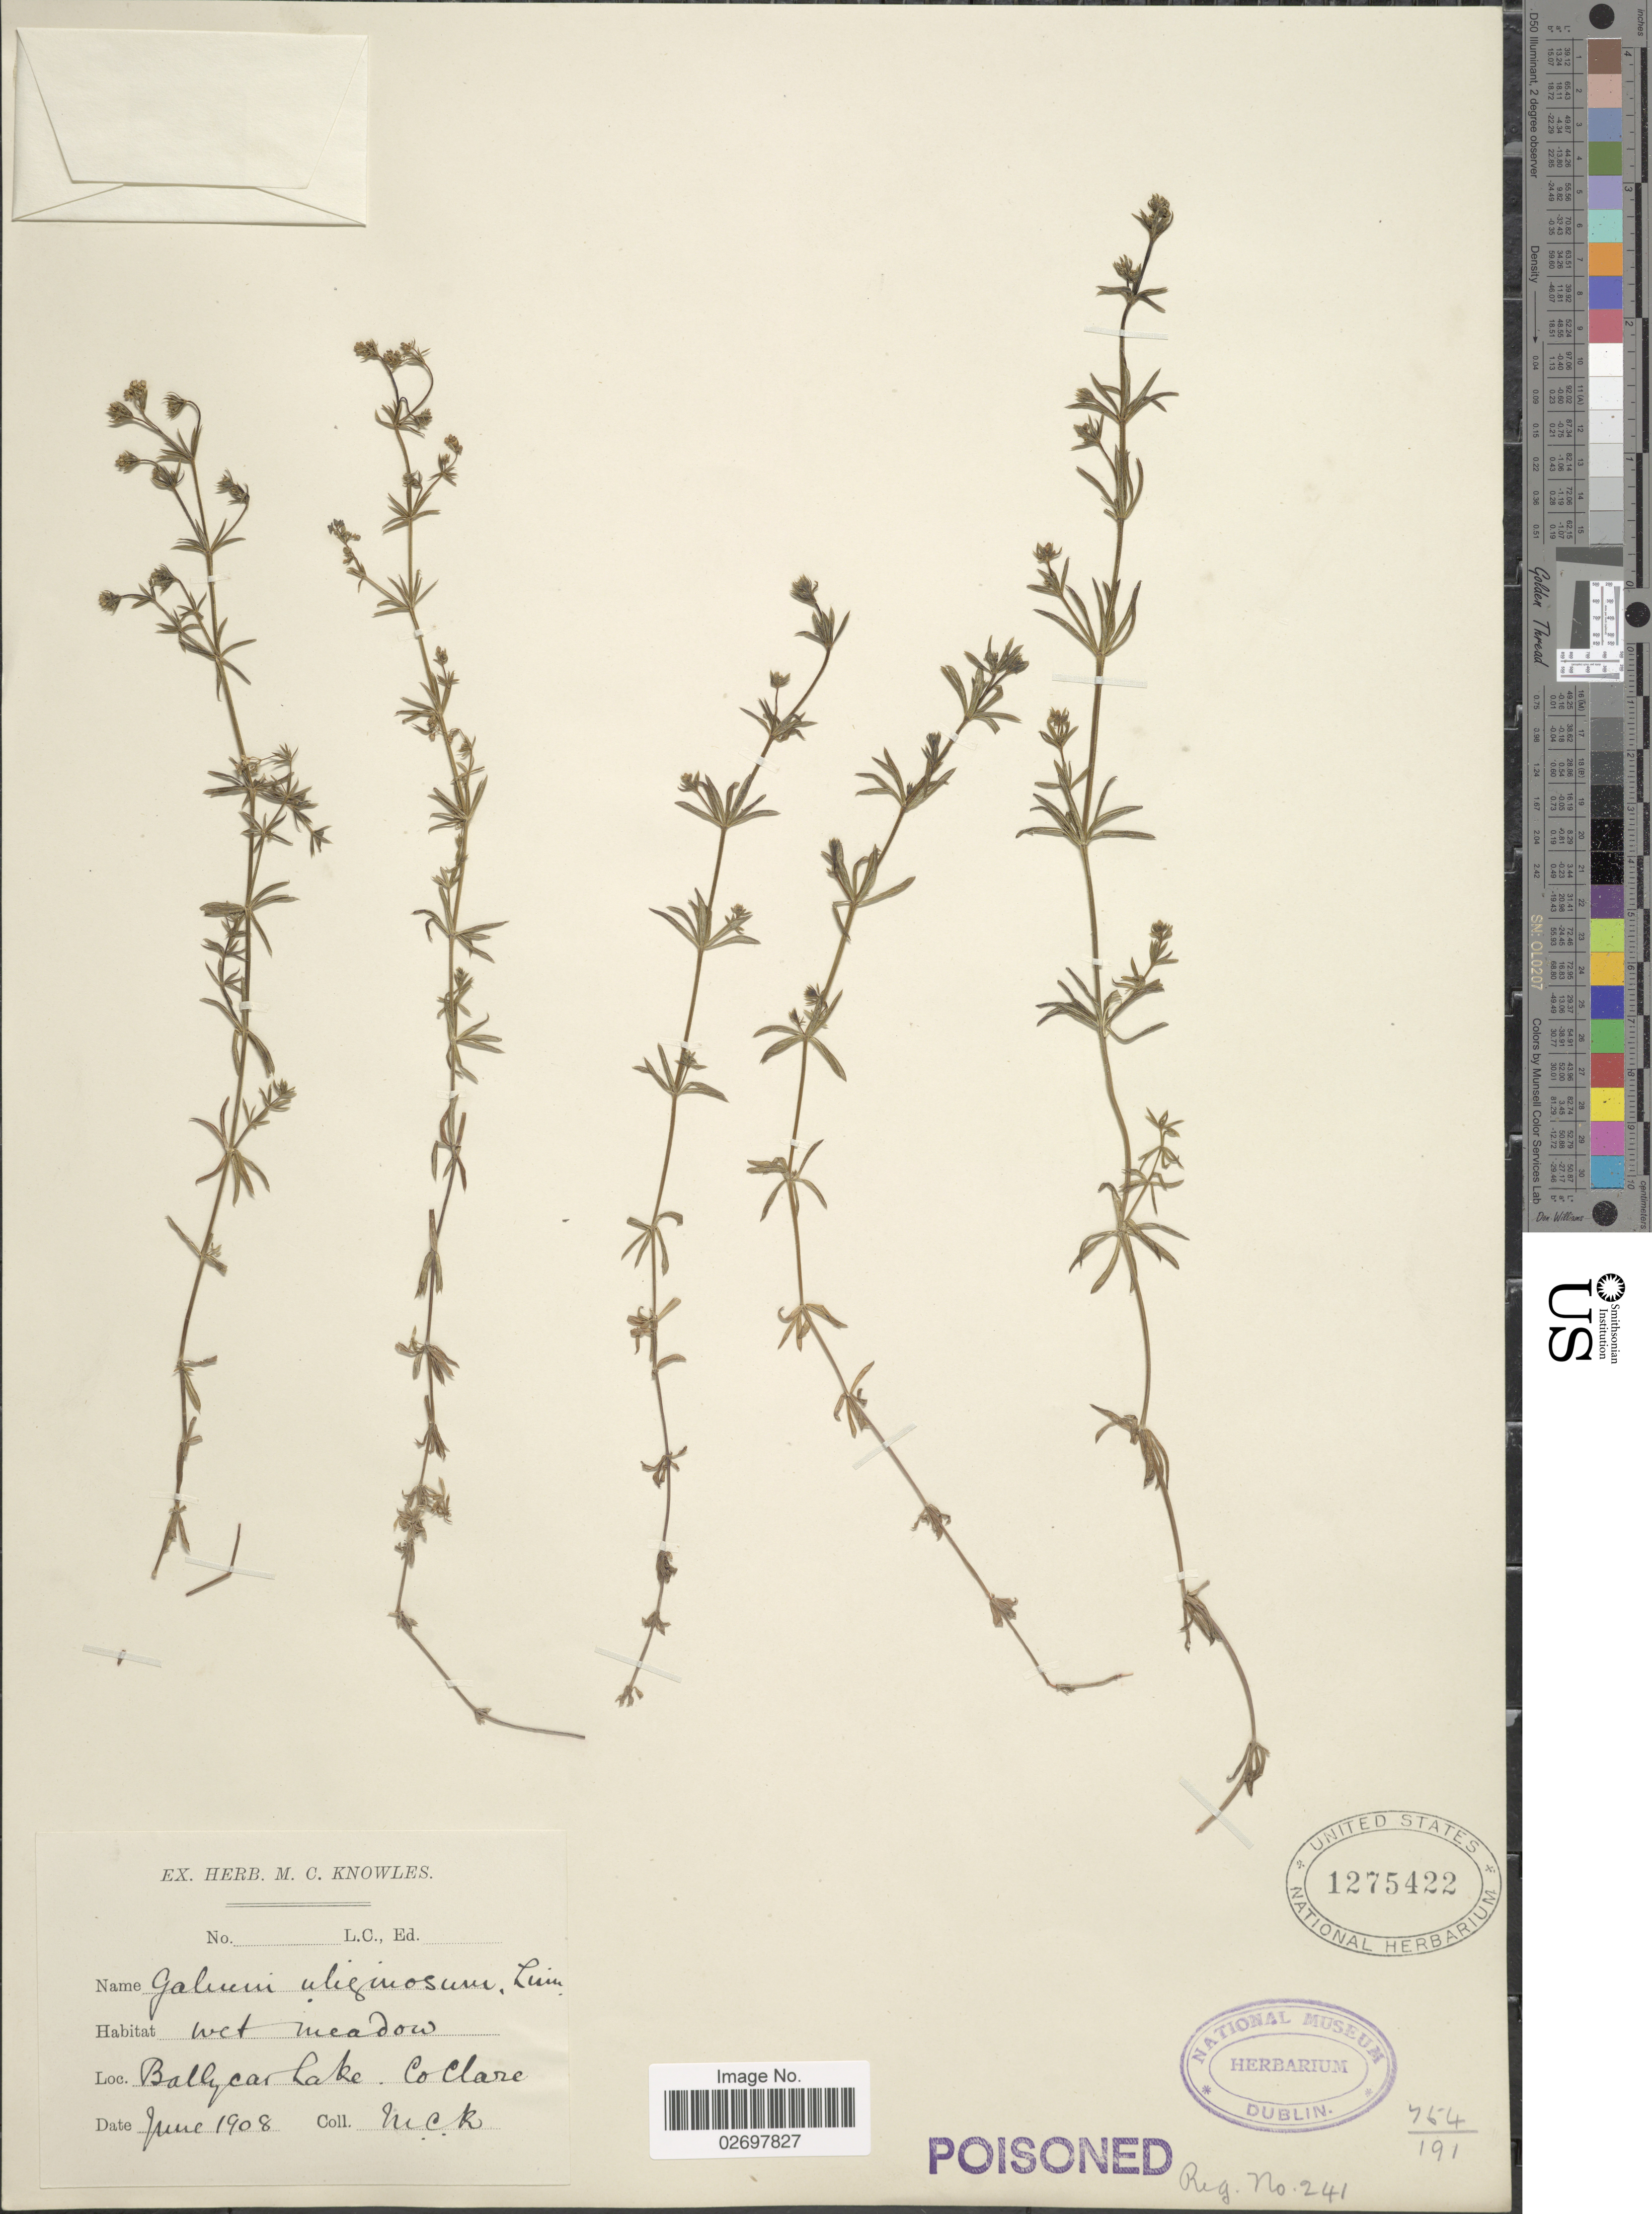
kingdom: Plantae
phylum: Tracheophyta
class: Magnoliopsida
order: Gentianales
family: Rubiaceae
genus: Galium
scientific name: Galium uliginosum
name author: L.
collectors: M. C. Knowles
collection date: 1908-06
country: Ireland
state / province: Munster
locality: Ballycar Lake, Co Clare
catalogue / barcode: US 1275422